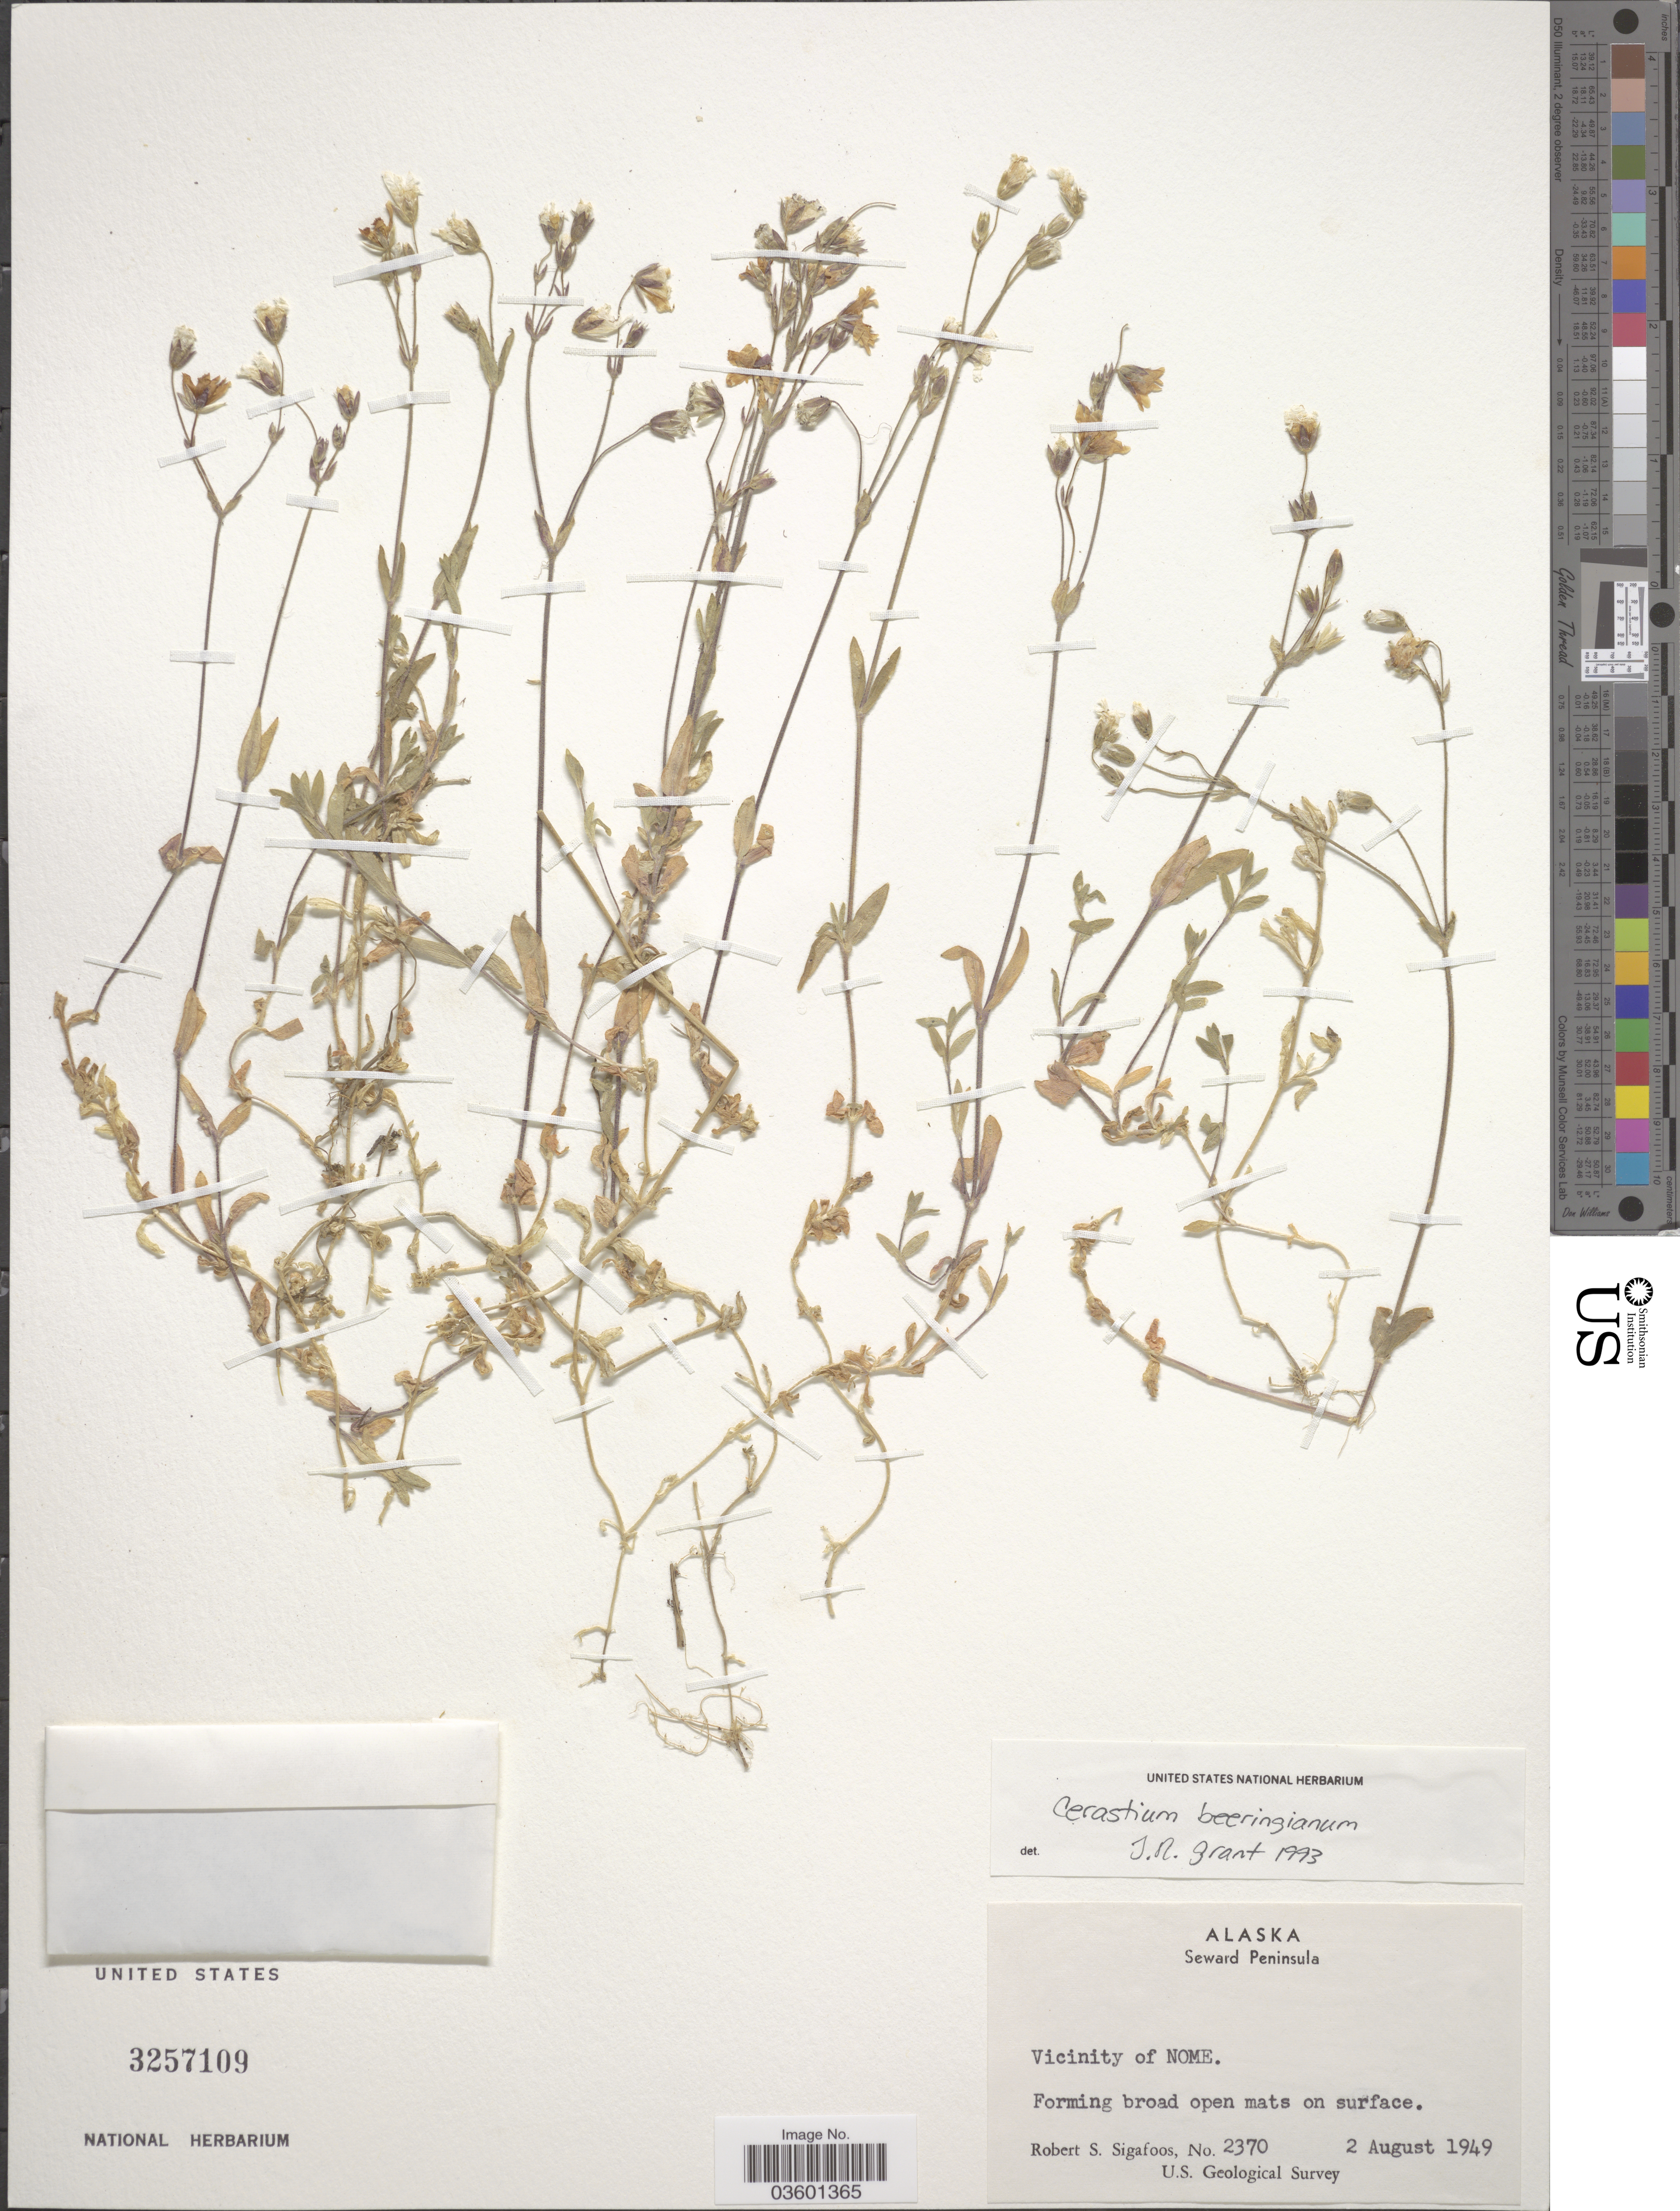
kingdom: Plantae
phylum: Tracheophyta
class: Magnoliopsida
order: Caryophyllales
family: Caryophyllaceae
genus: Cerastium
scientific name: Cerastium beeringianum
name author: Cham. & Schltdl.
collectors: R. Sigafoos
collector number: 2370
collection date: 1949-08-02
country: United States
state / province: Alaska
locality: Seward Peninsula. Vicinity of Nome.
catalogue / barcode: US 3257109